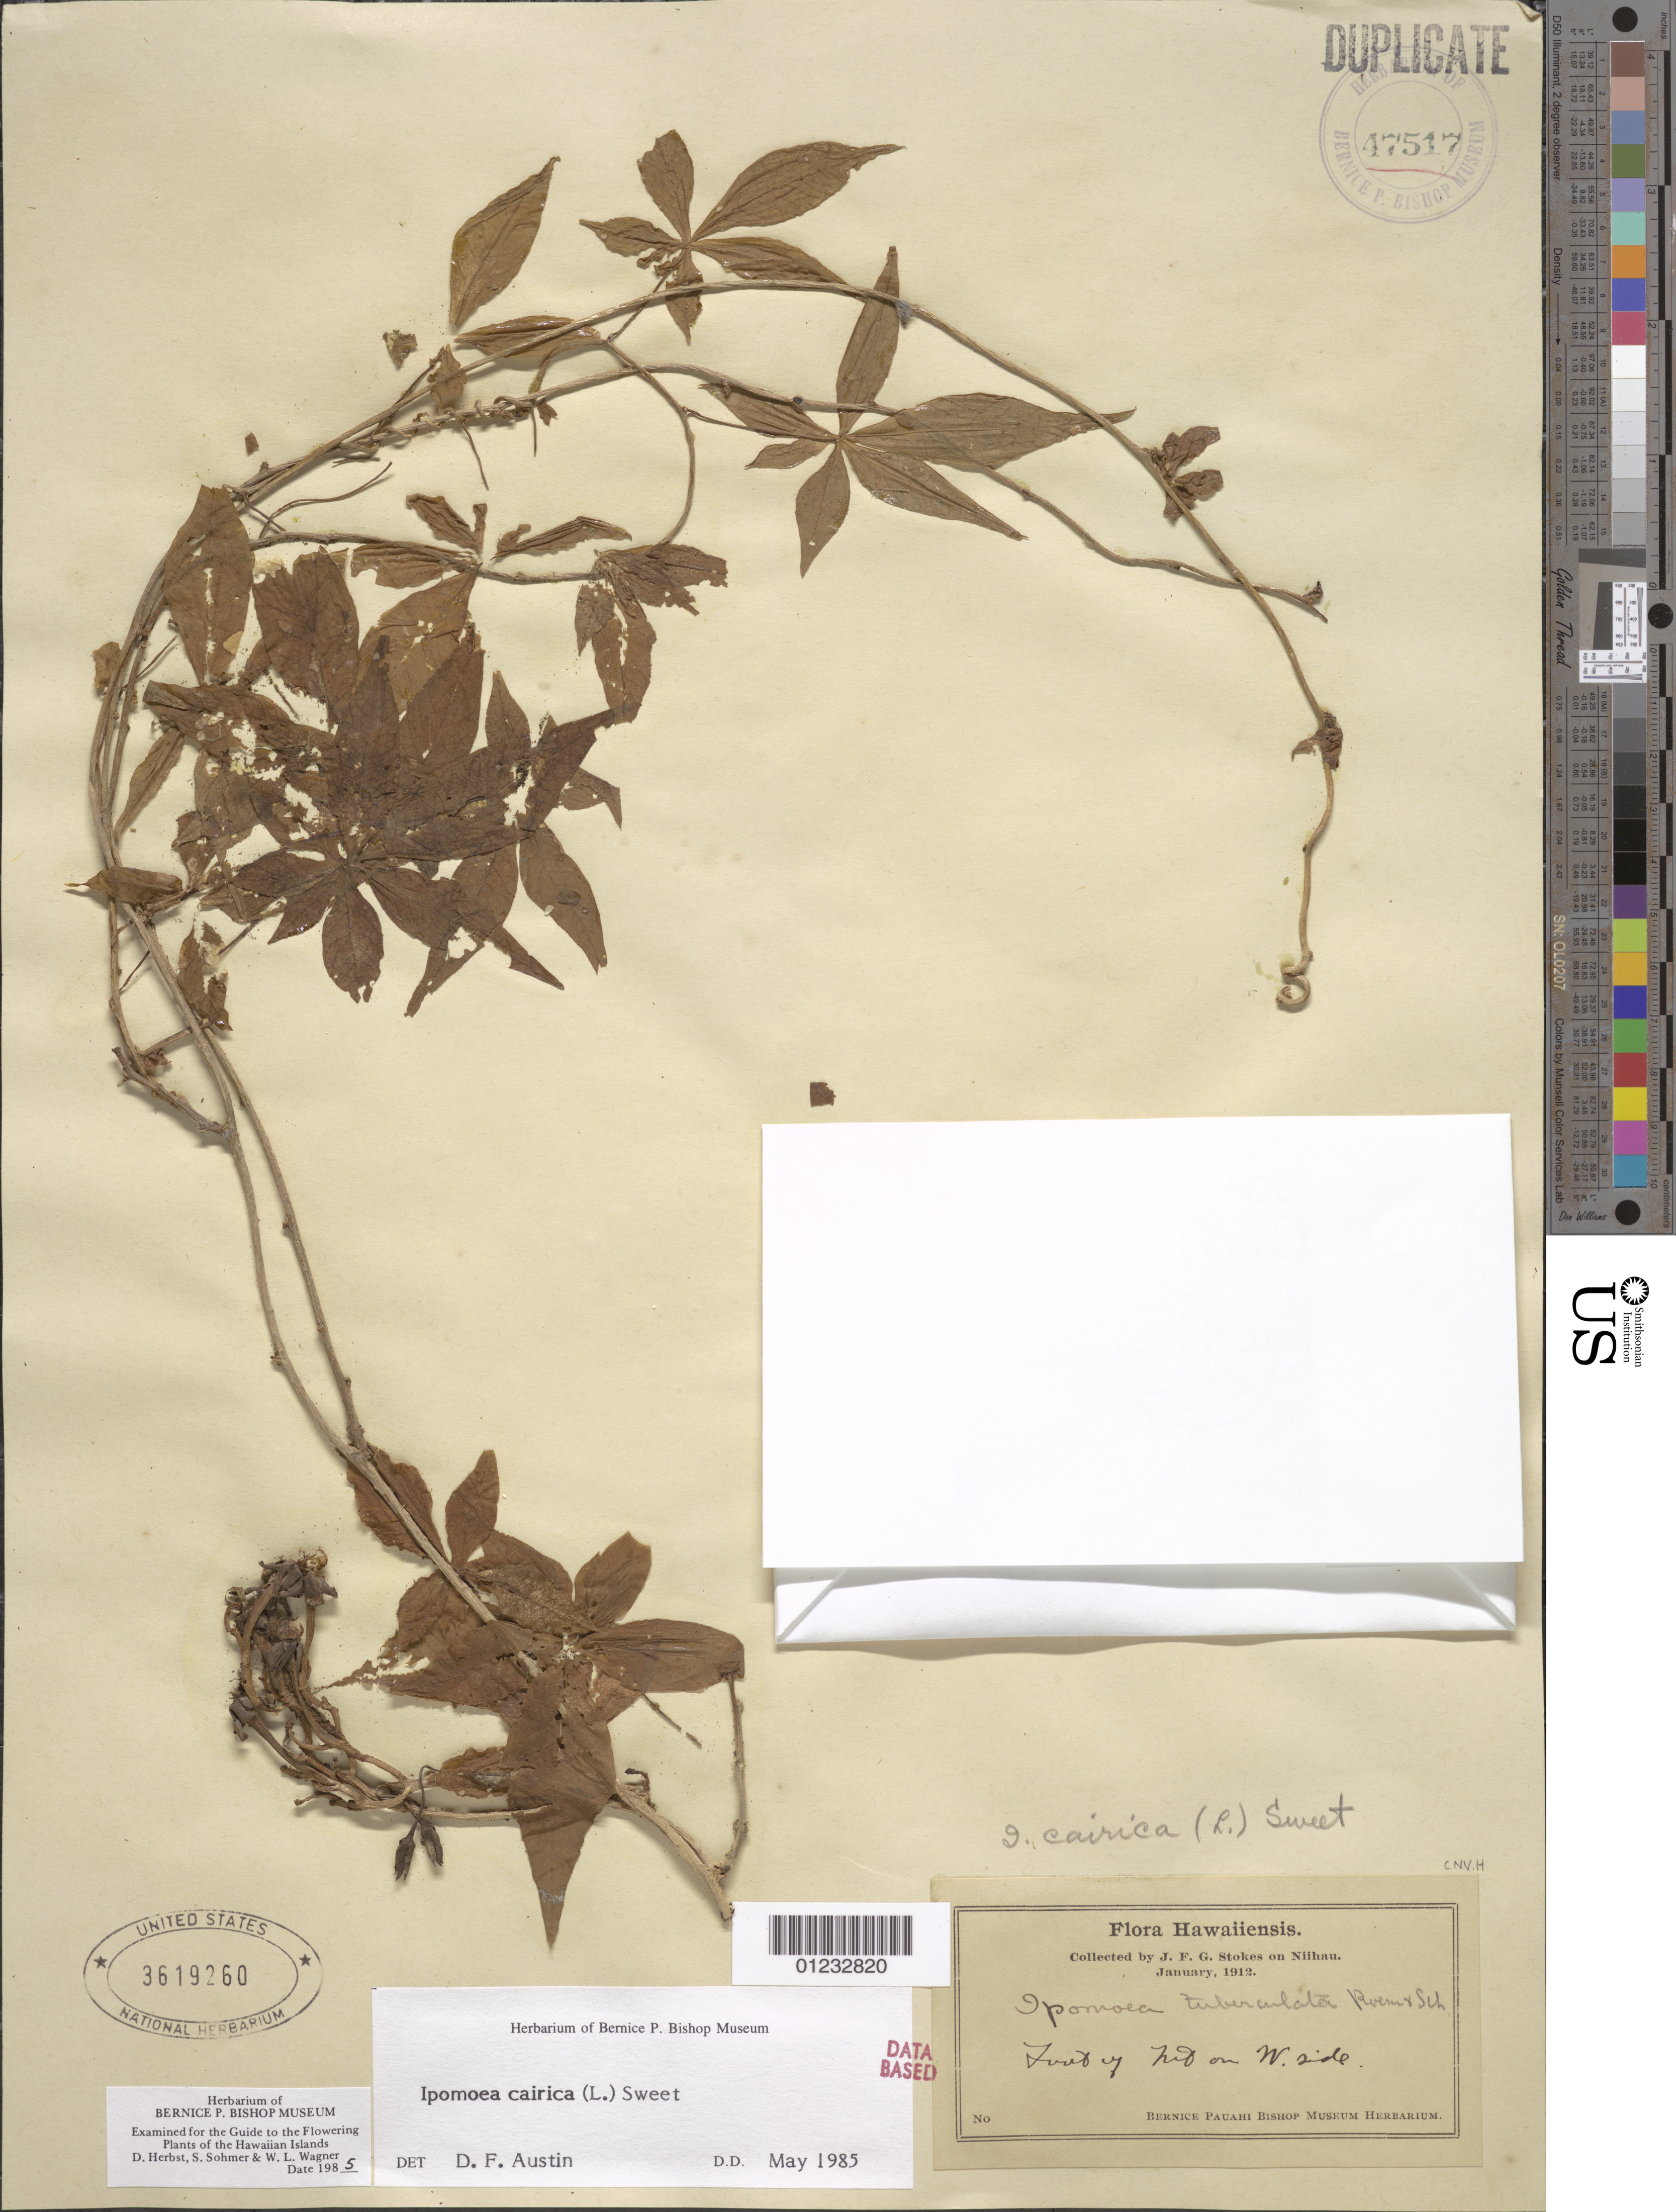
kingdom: Plantae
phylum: Tracheophyta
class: Magnoliopsida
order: Solanales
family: Convolvulaceae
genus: Ipomoea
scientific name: Ipomoea cairica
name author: (L.) Sweet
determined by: Austin, D. F.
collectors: J. F. G. Stokes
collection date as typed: Jan 1912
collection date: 1912-01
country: United States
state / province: Hawaii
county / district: Kauai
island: Ni'ihau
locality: Foot of mountain on west side.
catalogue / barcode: US 3619260